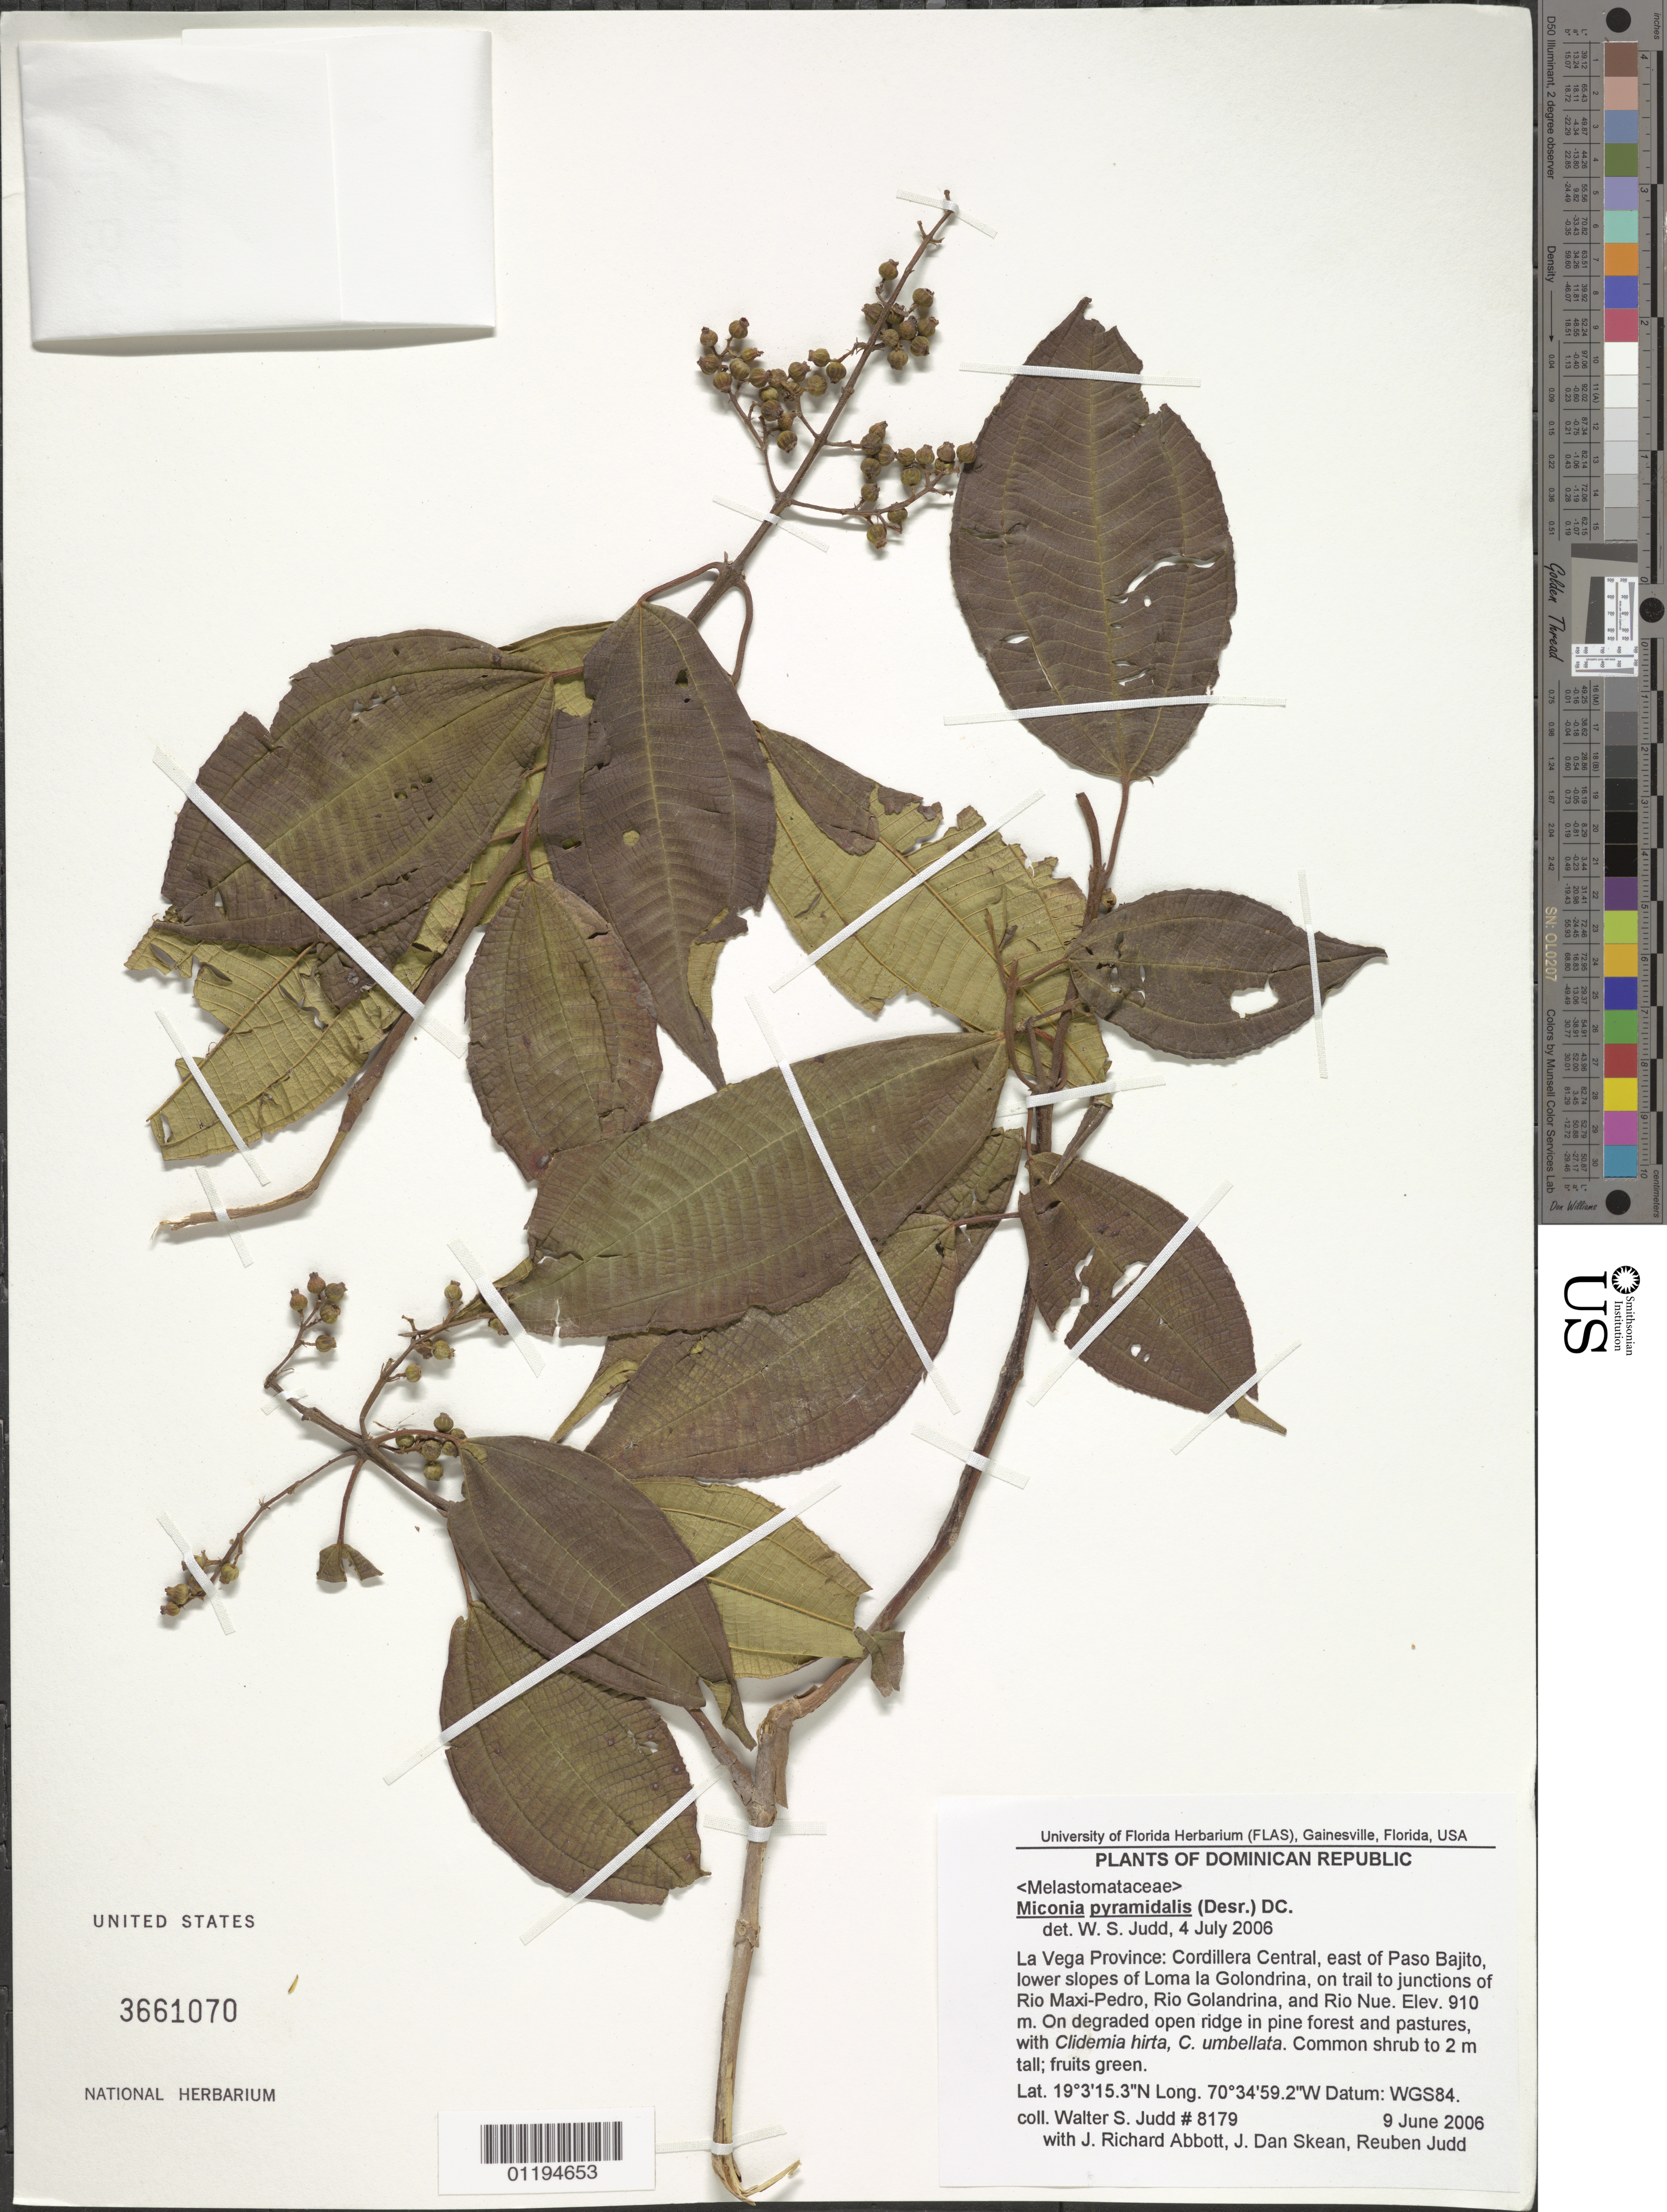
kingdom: Plantae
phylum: Tracheophyta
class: Magnoliopsida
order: Myrtales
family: Melastomataceae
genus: Miconia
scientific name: Miconia pyramidalis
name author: (Desr.) DC.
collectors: W. S. Judd, J. R. Abbott, J. Skean & R. Judd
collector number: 8179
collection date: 2006-06-09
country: Dominican Republic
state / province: La Vega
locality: E of Paso Bajito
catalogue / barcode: US 3661070